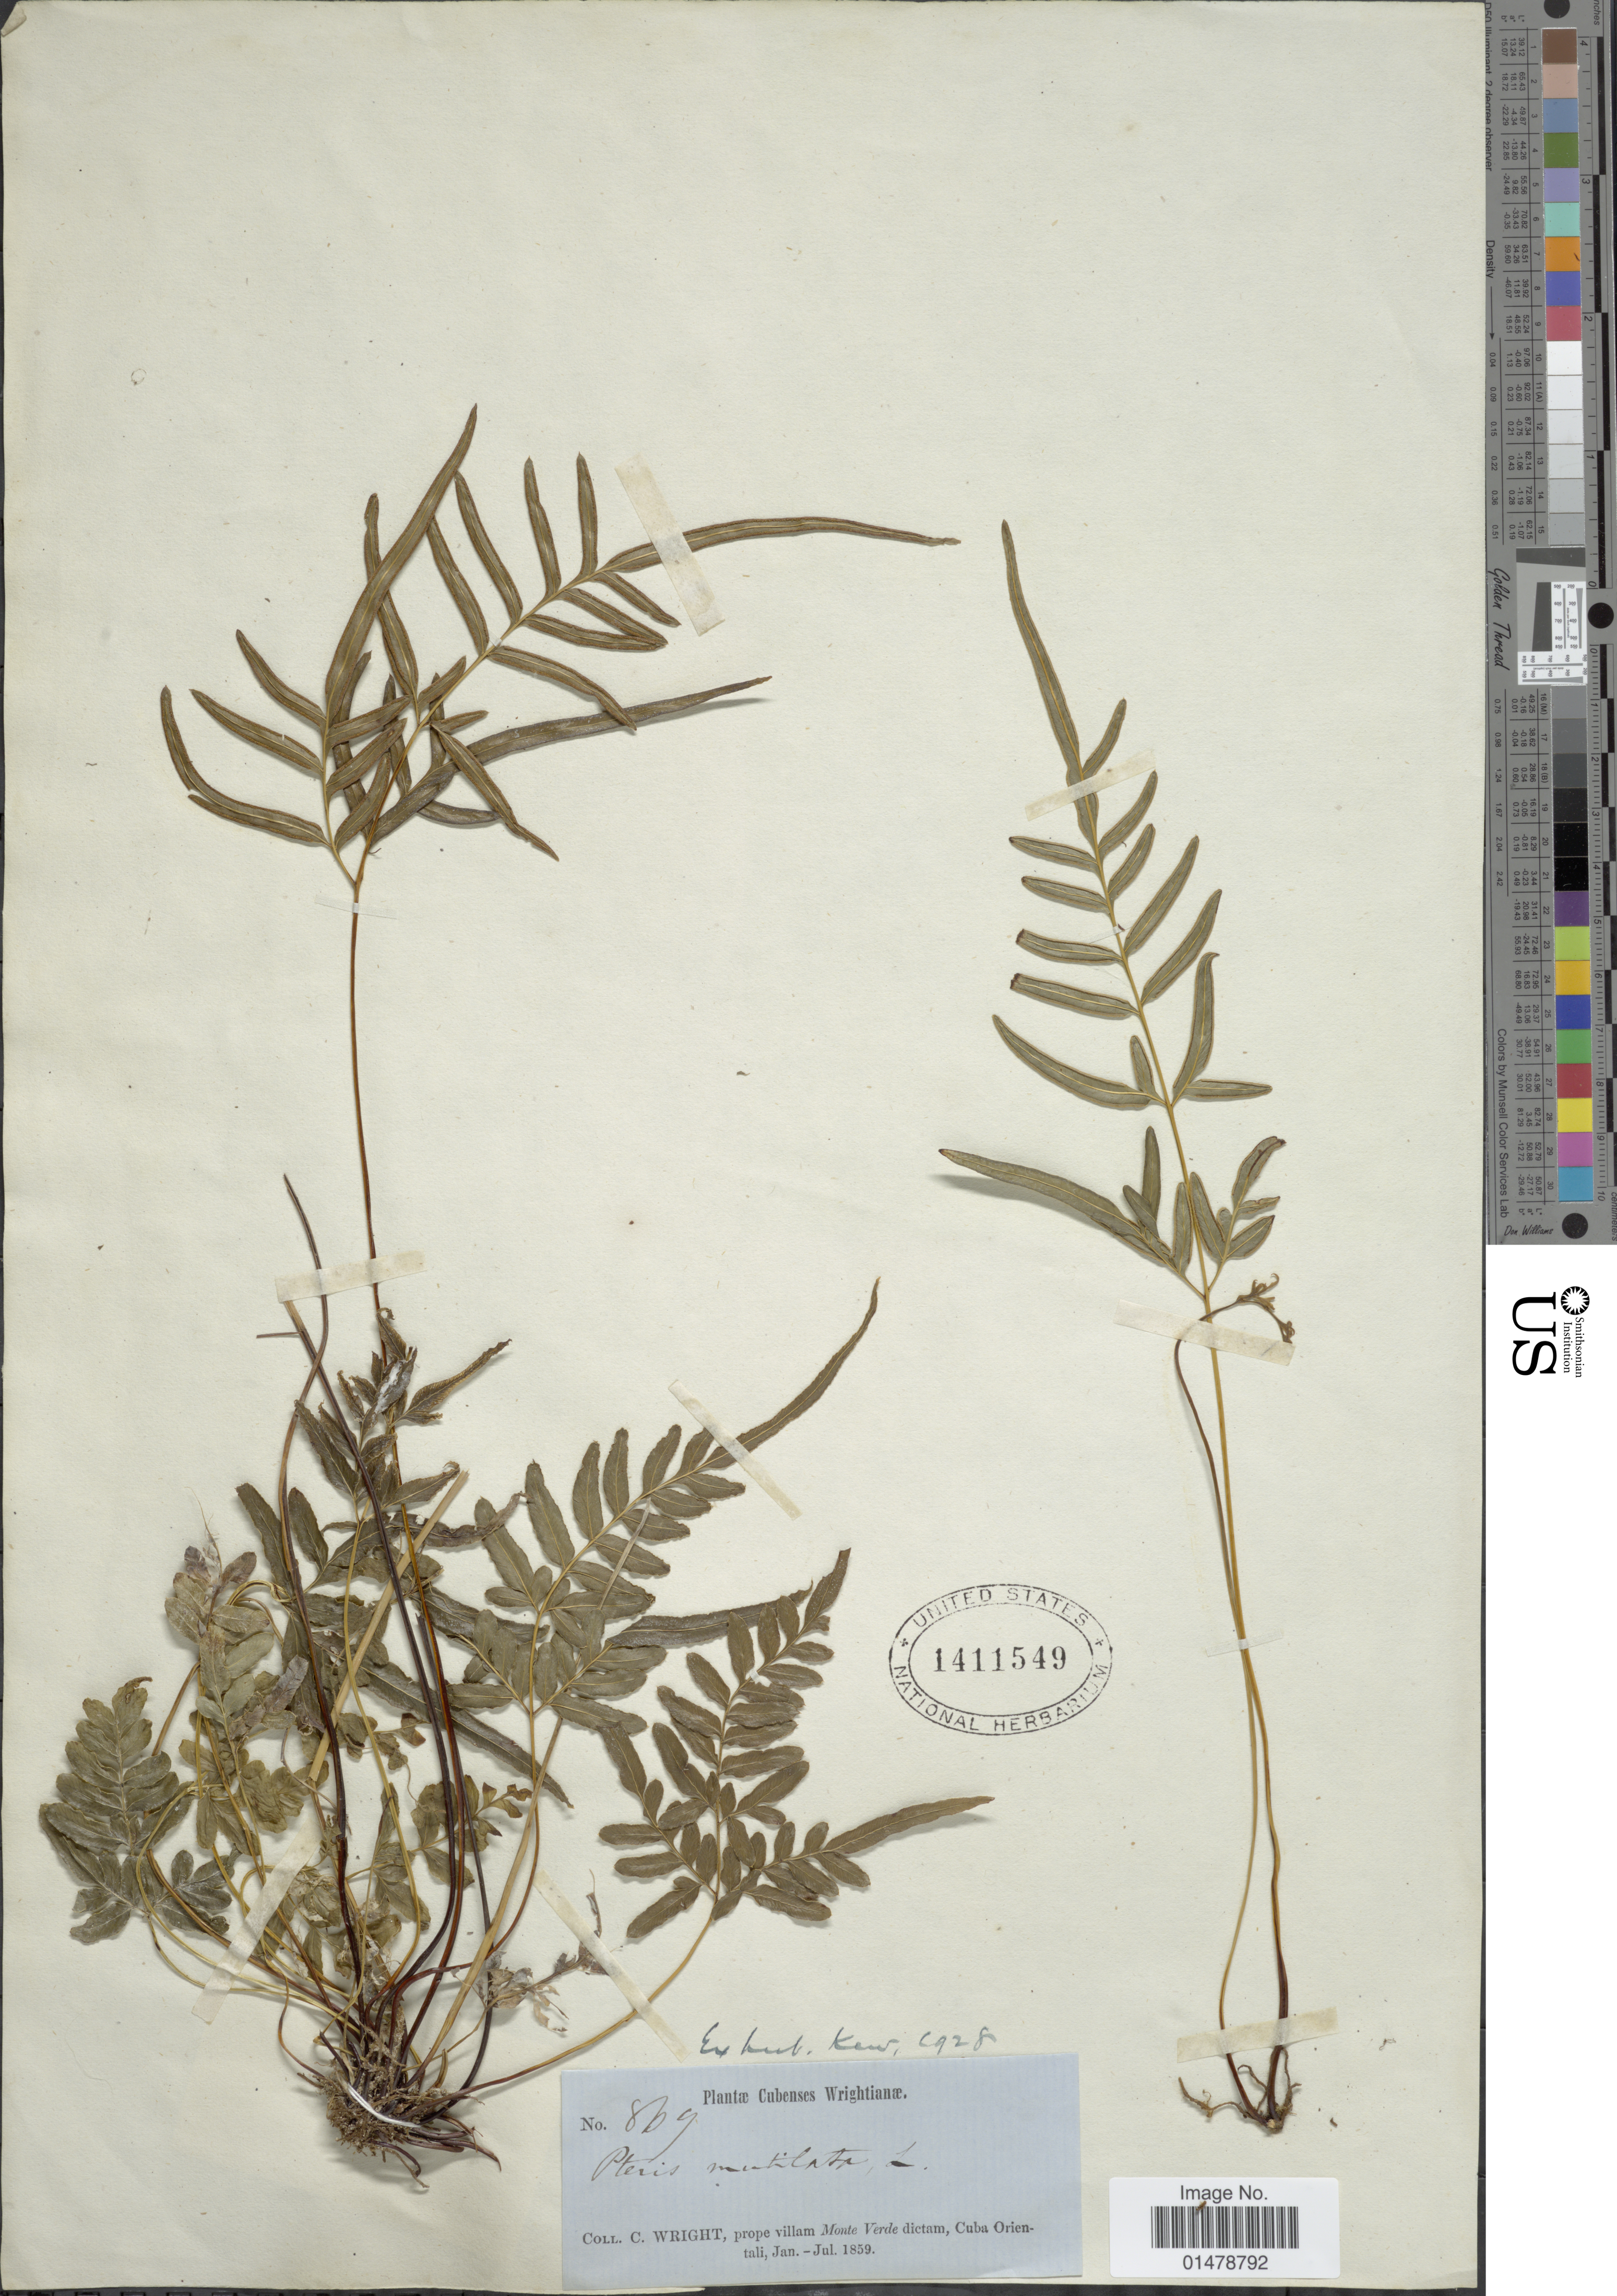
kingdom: Plantae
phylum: Tracheophyta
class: Polypodiopsida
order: Polypodiales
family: Pteridaceae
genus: Pteris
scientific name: Pteris mutilata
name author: L.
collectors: C. Wright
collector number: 869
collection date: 1859-01/1859-07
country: Cuba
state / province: Oriente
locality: Prope villam Monte Verde dictam, Cuba Orientali.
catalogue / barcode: US 1411549